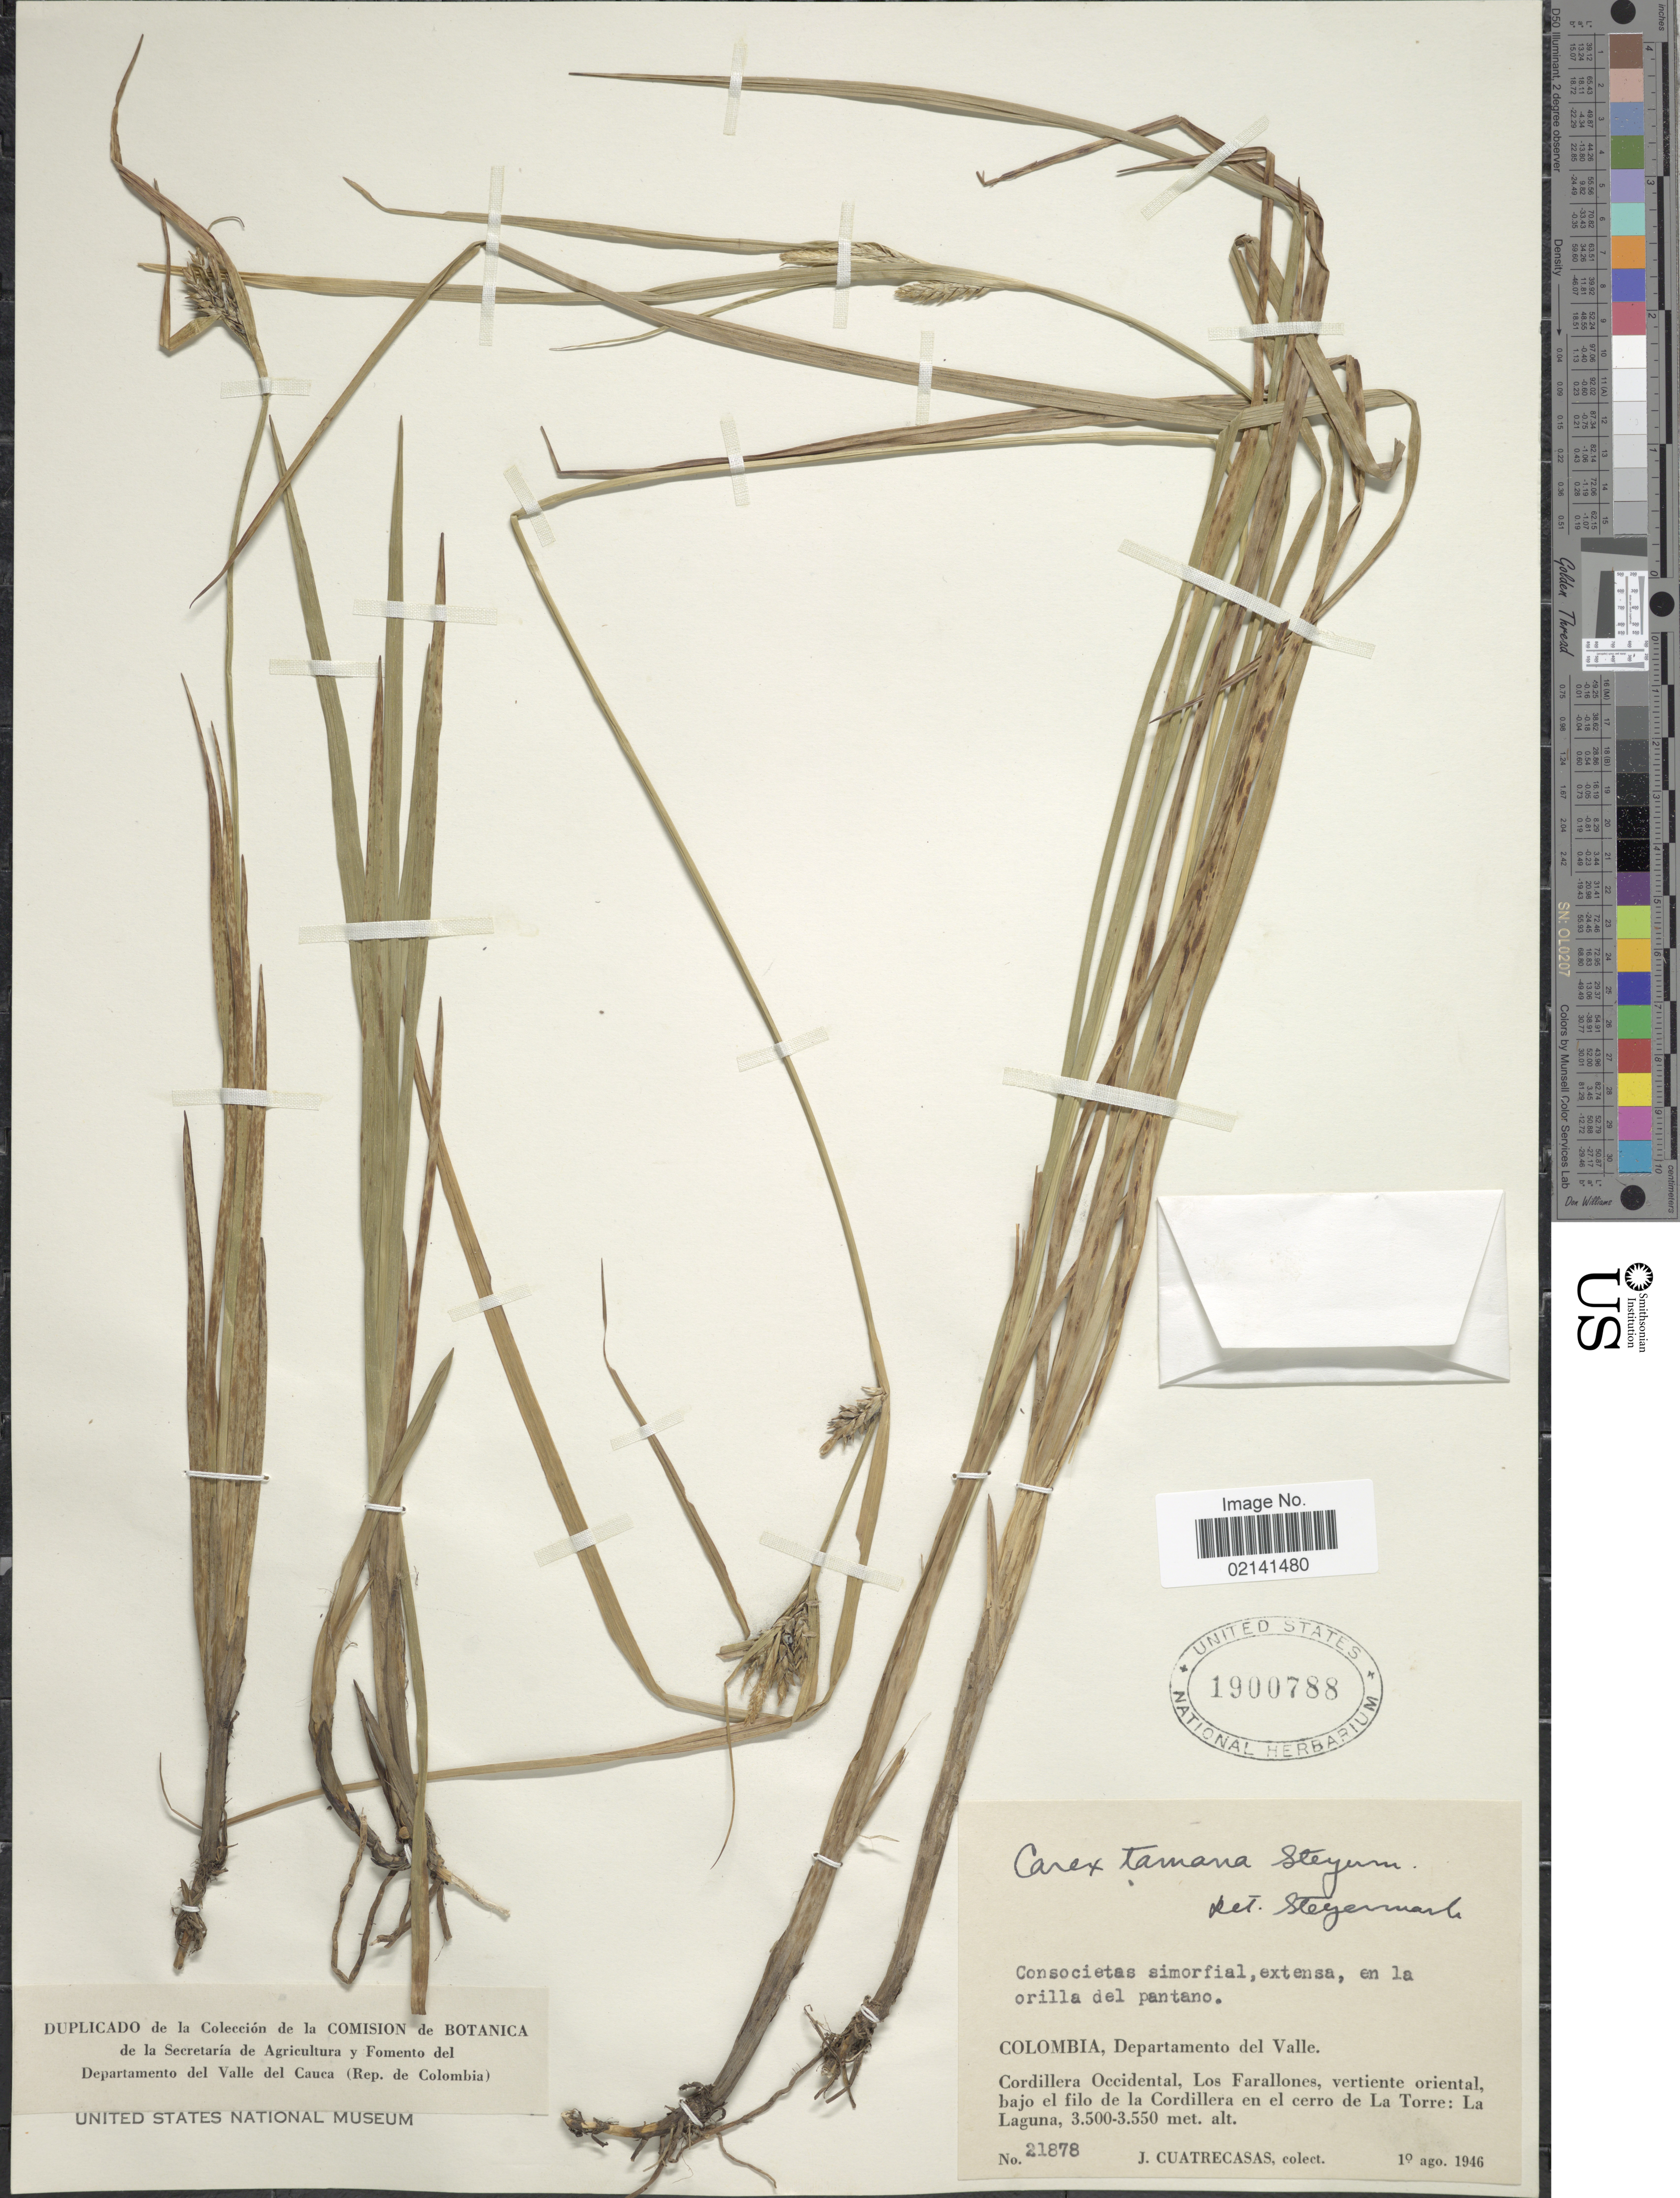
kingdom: Plantae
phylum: Tracheophyta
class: Liliopsida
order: Poales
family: Cyperaceae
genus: Carex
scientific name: Carex tamana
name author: Steyerm.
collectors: J. Cuatrecasas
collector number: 21878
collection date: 1946-08-19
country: Colombia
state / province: Valle del Cauca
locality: Colombia, Departamento del Valle. Cordillera Occidental, Los Farallones, vertiente oriental bajo el filo de la Cordillera en el cerro de La Torre: La Laguna.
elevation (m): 3500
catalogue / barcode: US 1900788